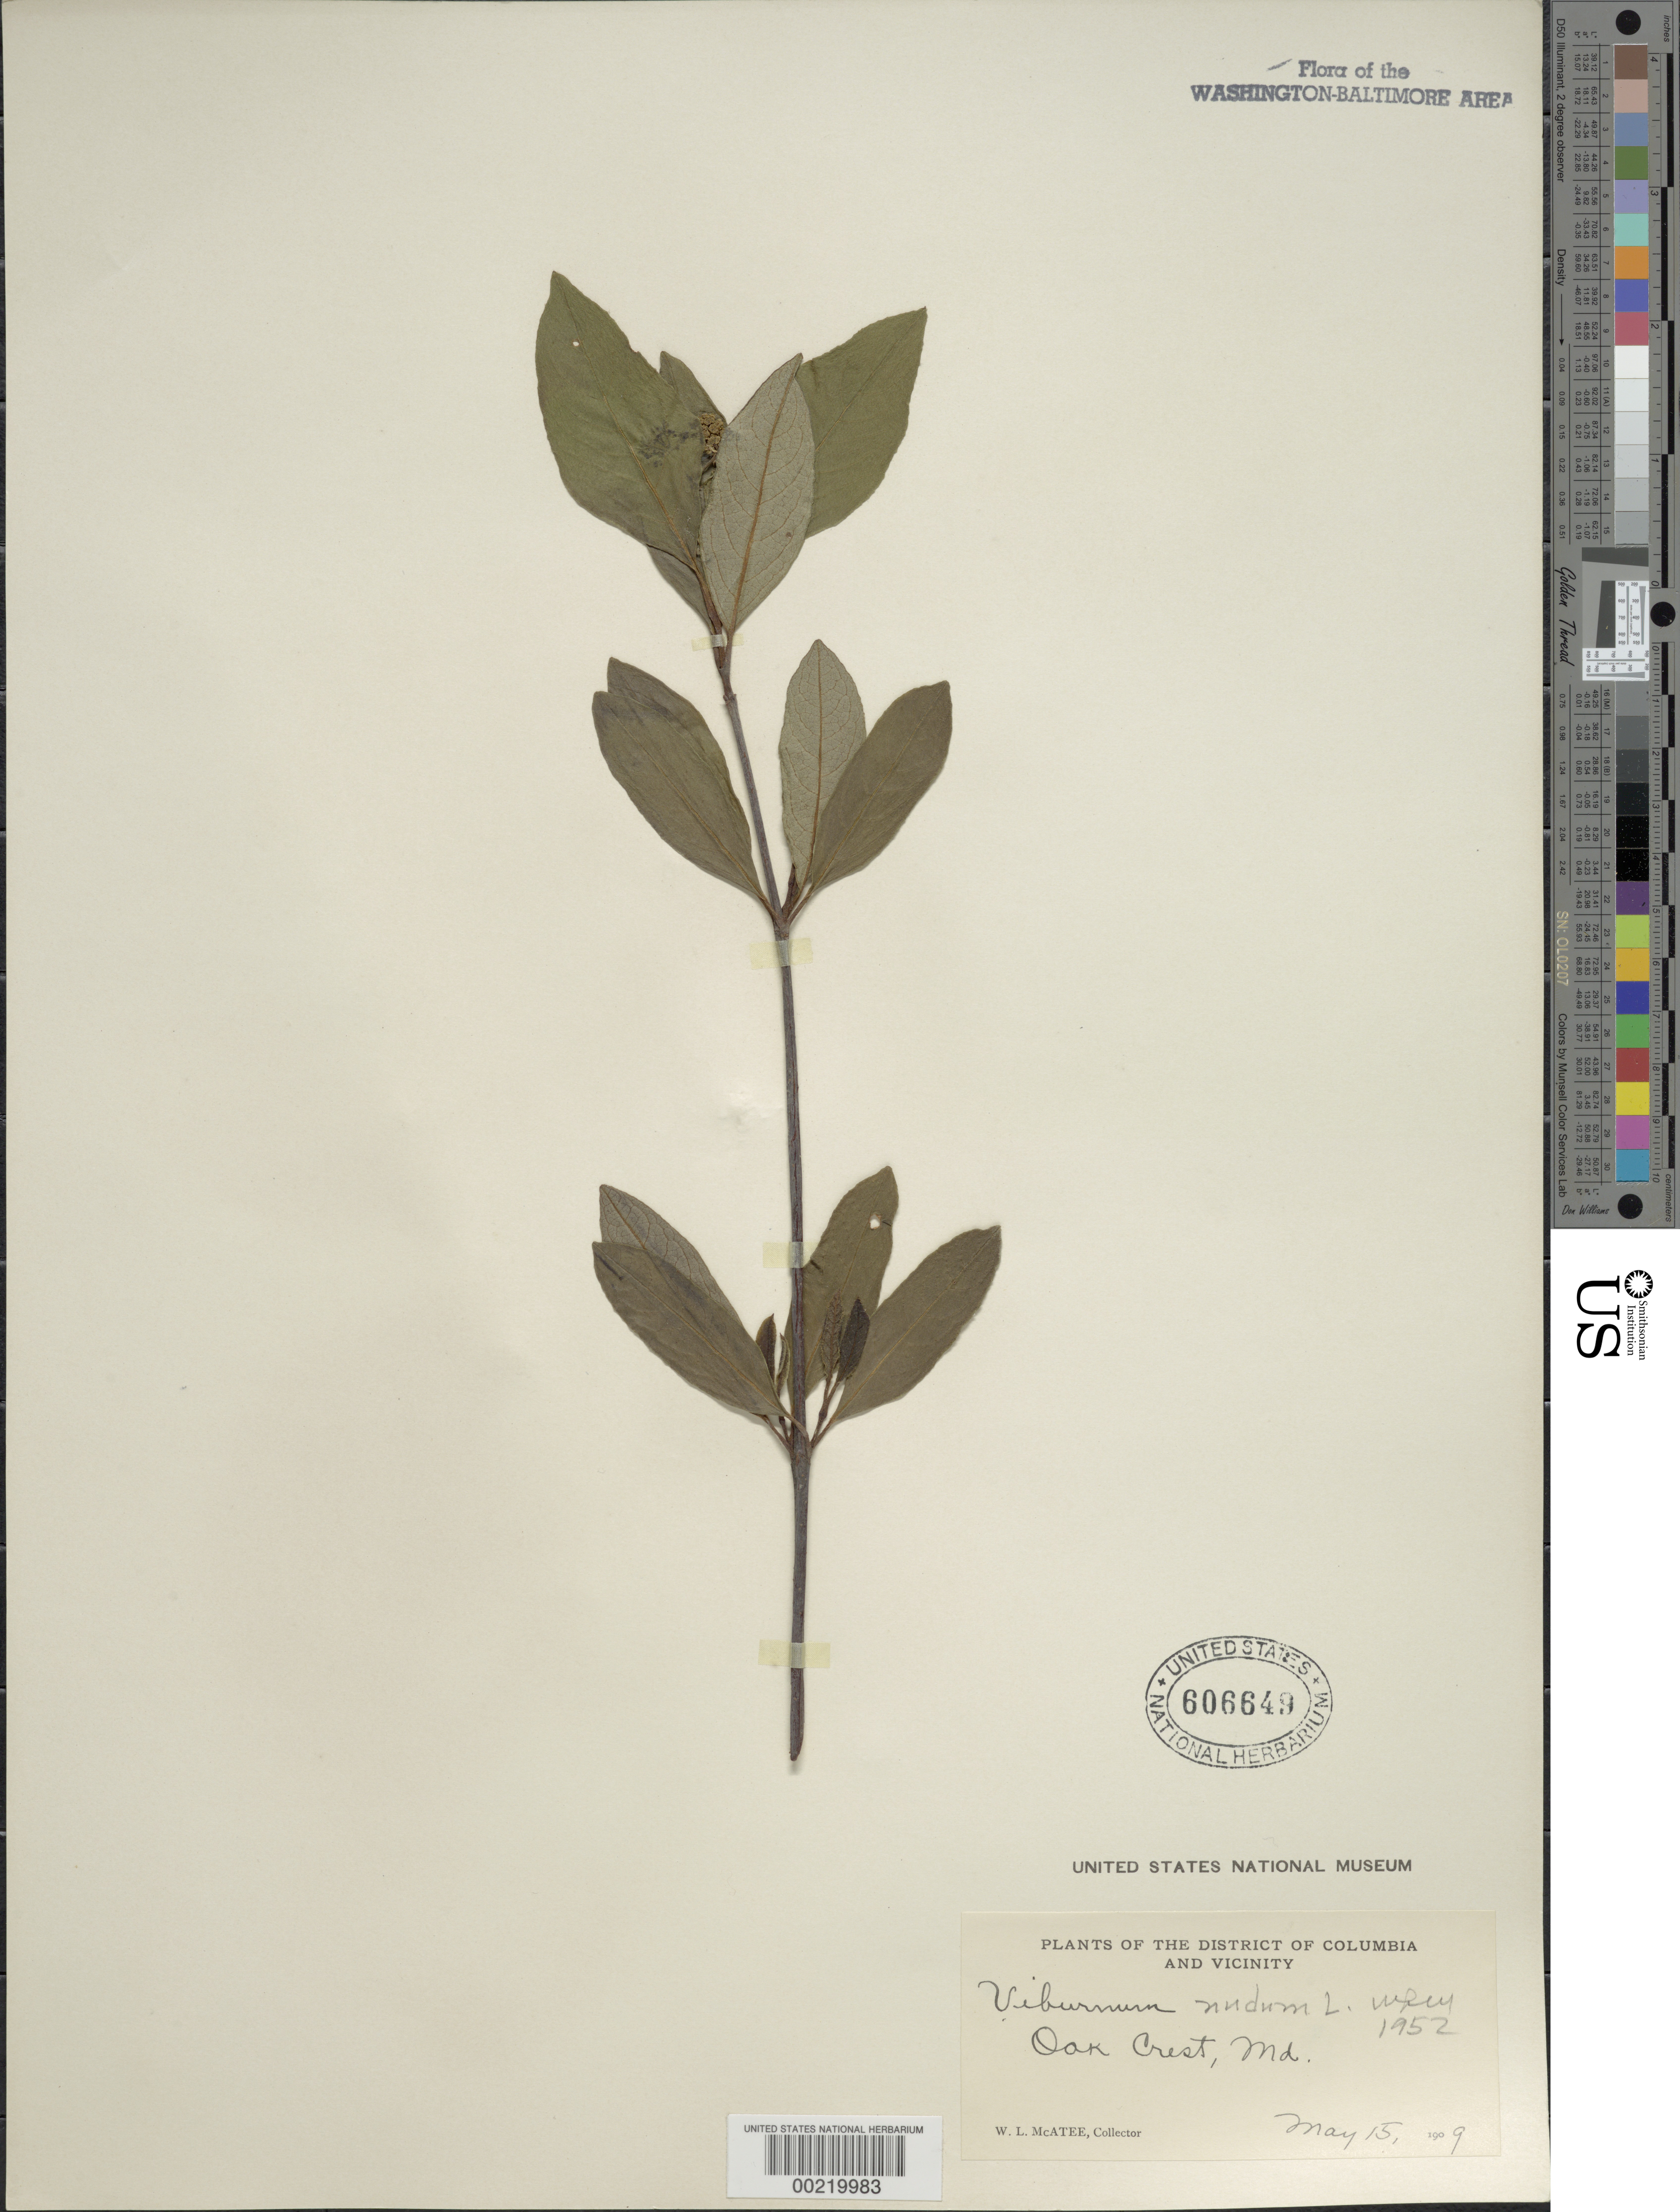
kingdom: Plantae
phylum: Tracheophyta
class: Magnoliopsida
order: Dipsacales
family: Viburnaceae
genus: Viburnum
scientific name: Viburnum nudum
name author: L.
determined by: McAtee, W. L.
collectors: W. McAtee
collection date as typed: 15 May 1909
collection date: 1909-05-15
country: United States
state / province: Maryland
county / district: Prince George's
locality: Oak Crest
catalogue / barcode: US 606649